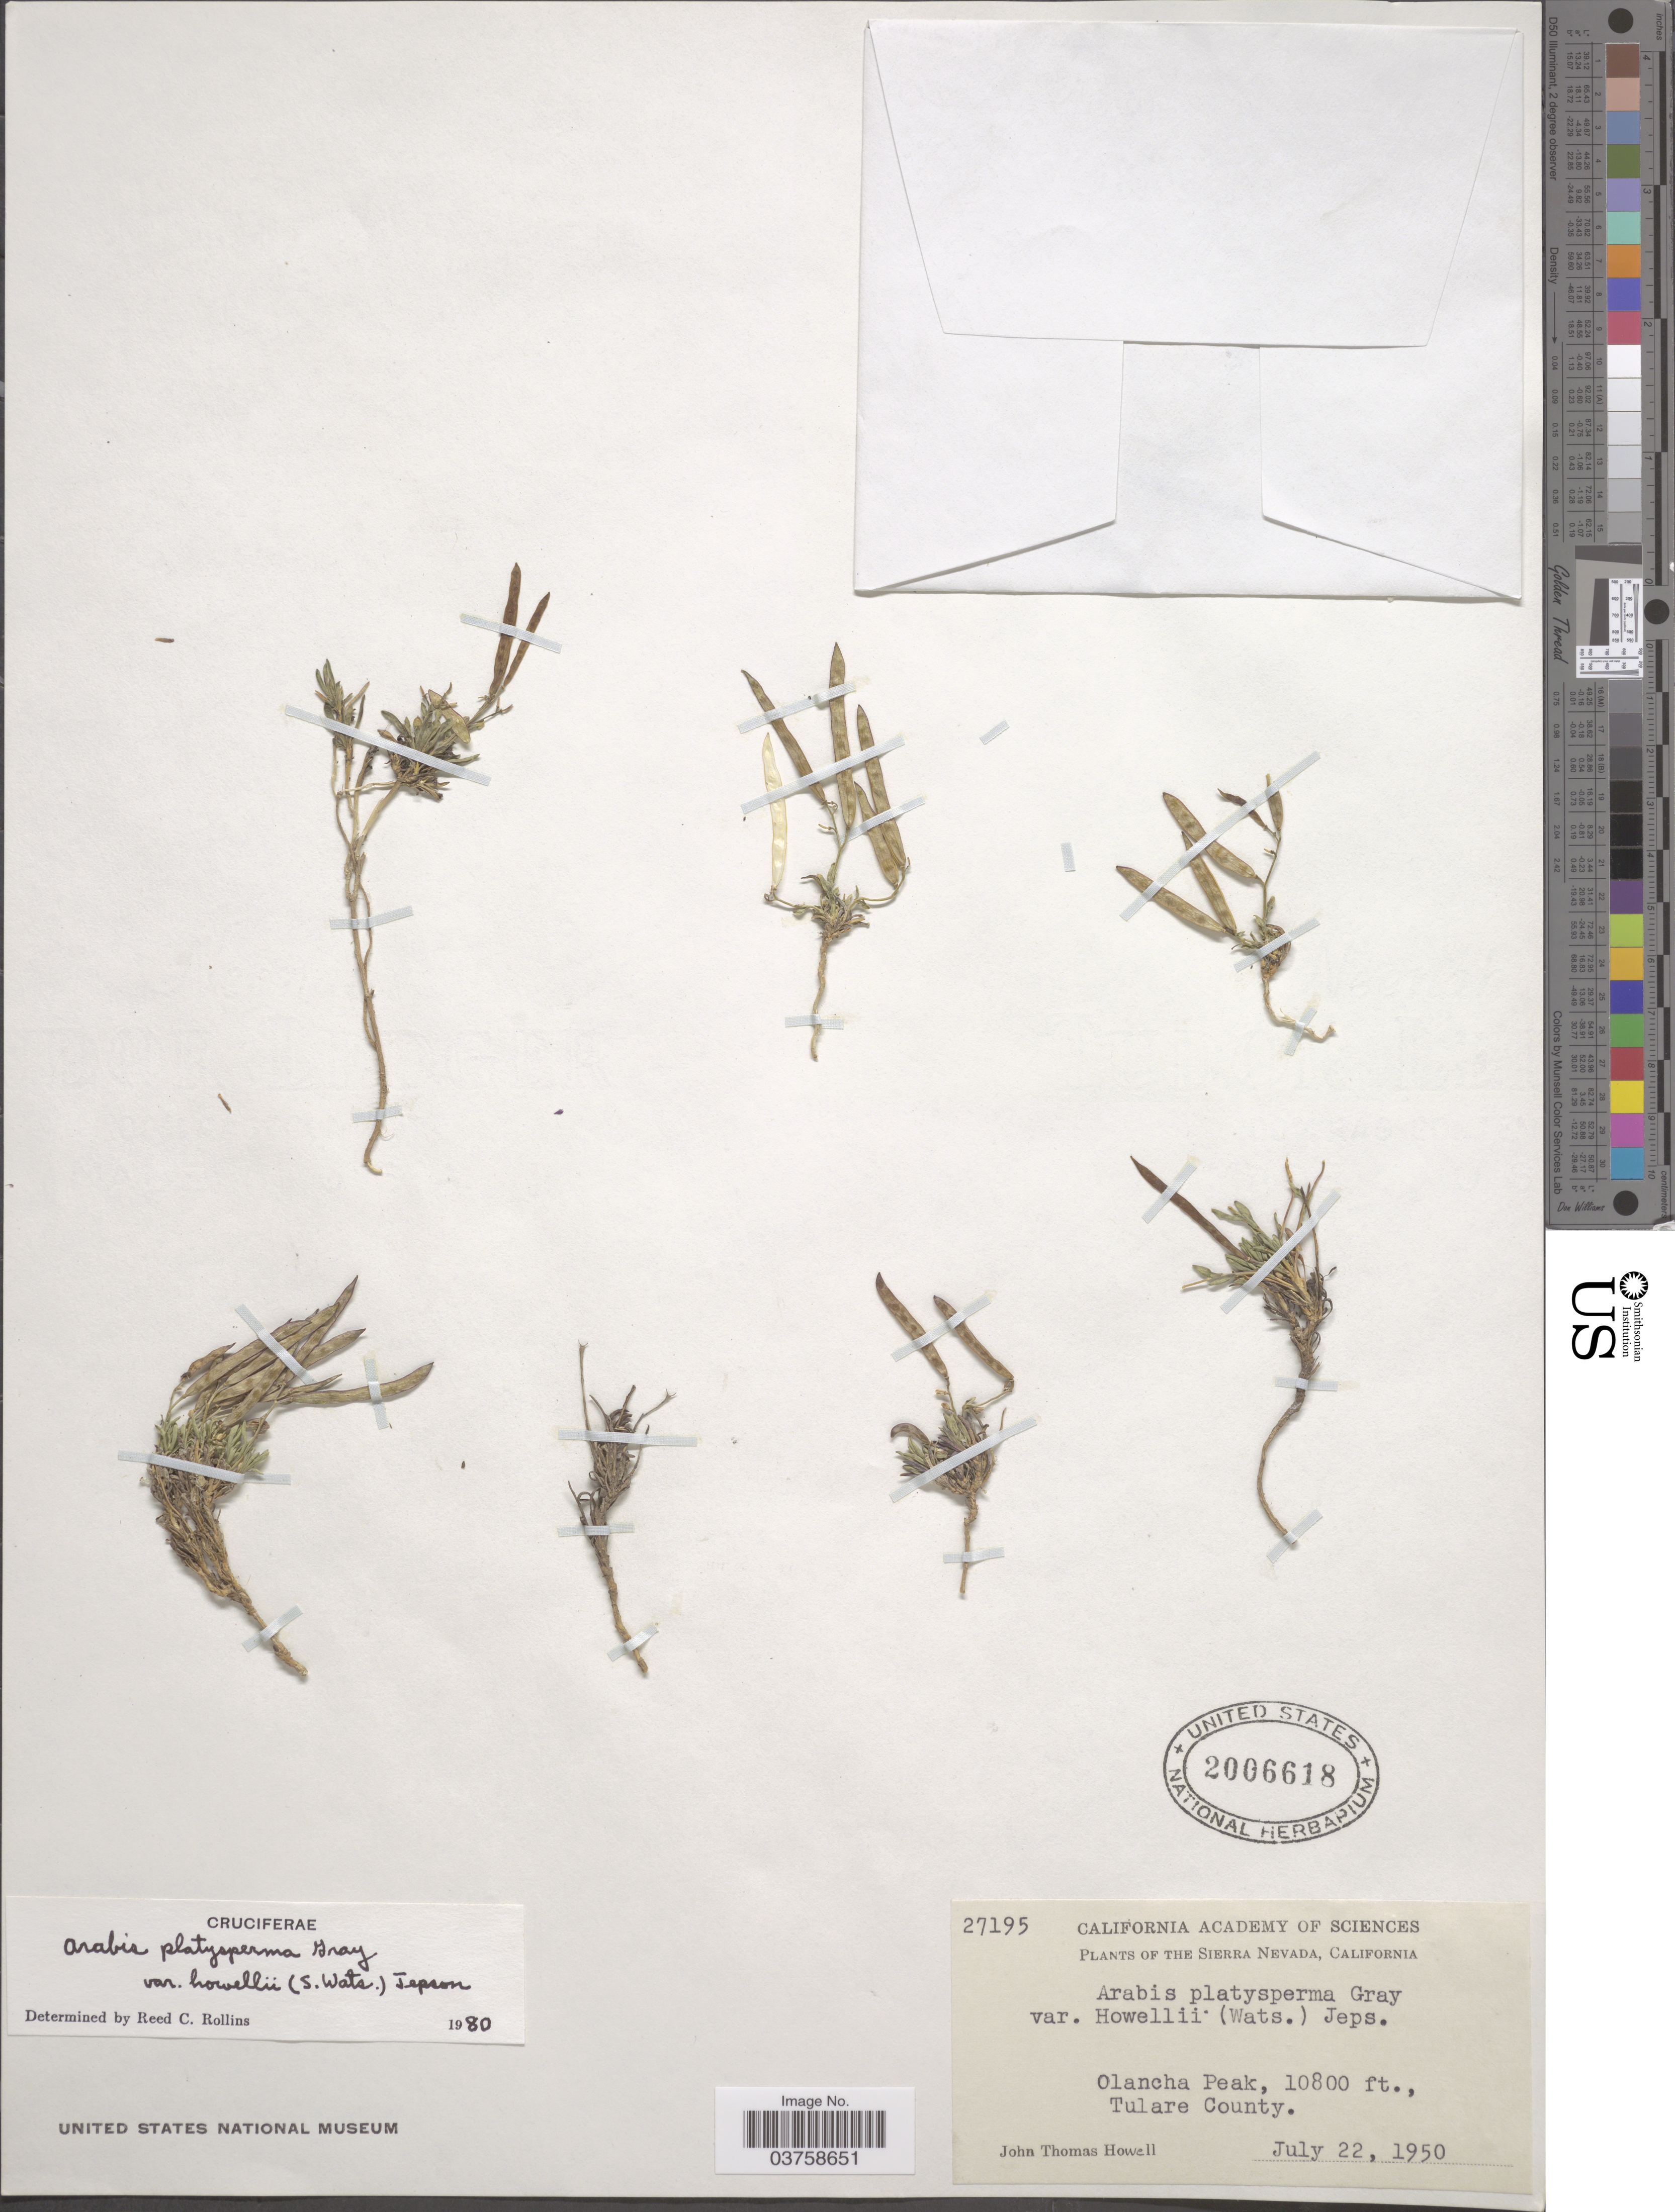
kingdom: Plantae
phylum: Tracheophyta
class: Magnoliopsida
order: Brassicales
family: Brassicaceae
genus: Arabis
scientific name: Arabis platysperma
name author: A. Gray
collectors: J. T. Howell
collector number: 27195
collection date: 1950-07-22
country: United States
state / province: California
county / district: Tulare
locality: The Sierra Nevada. Olancha peak, Tulare County.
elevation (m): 3292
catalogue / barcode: US 2006618